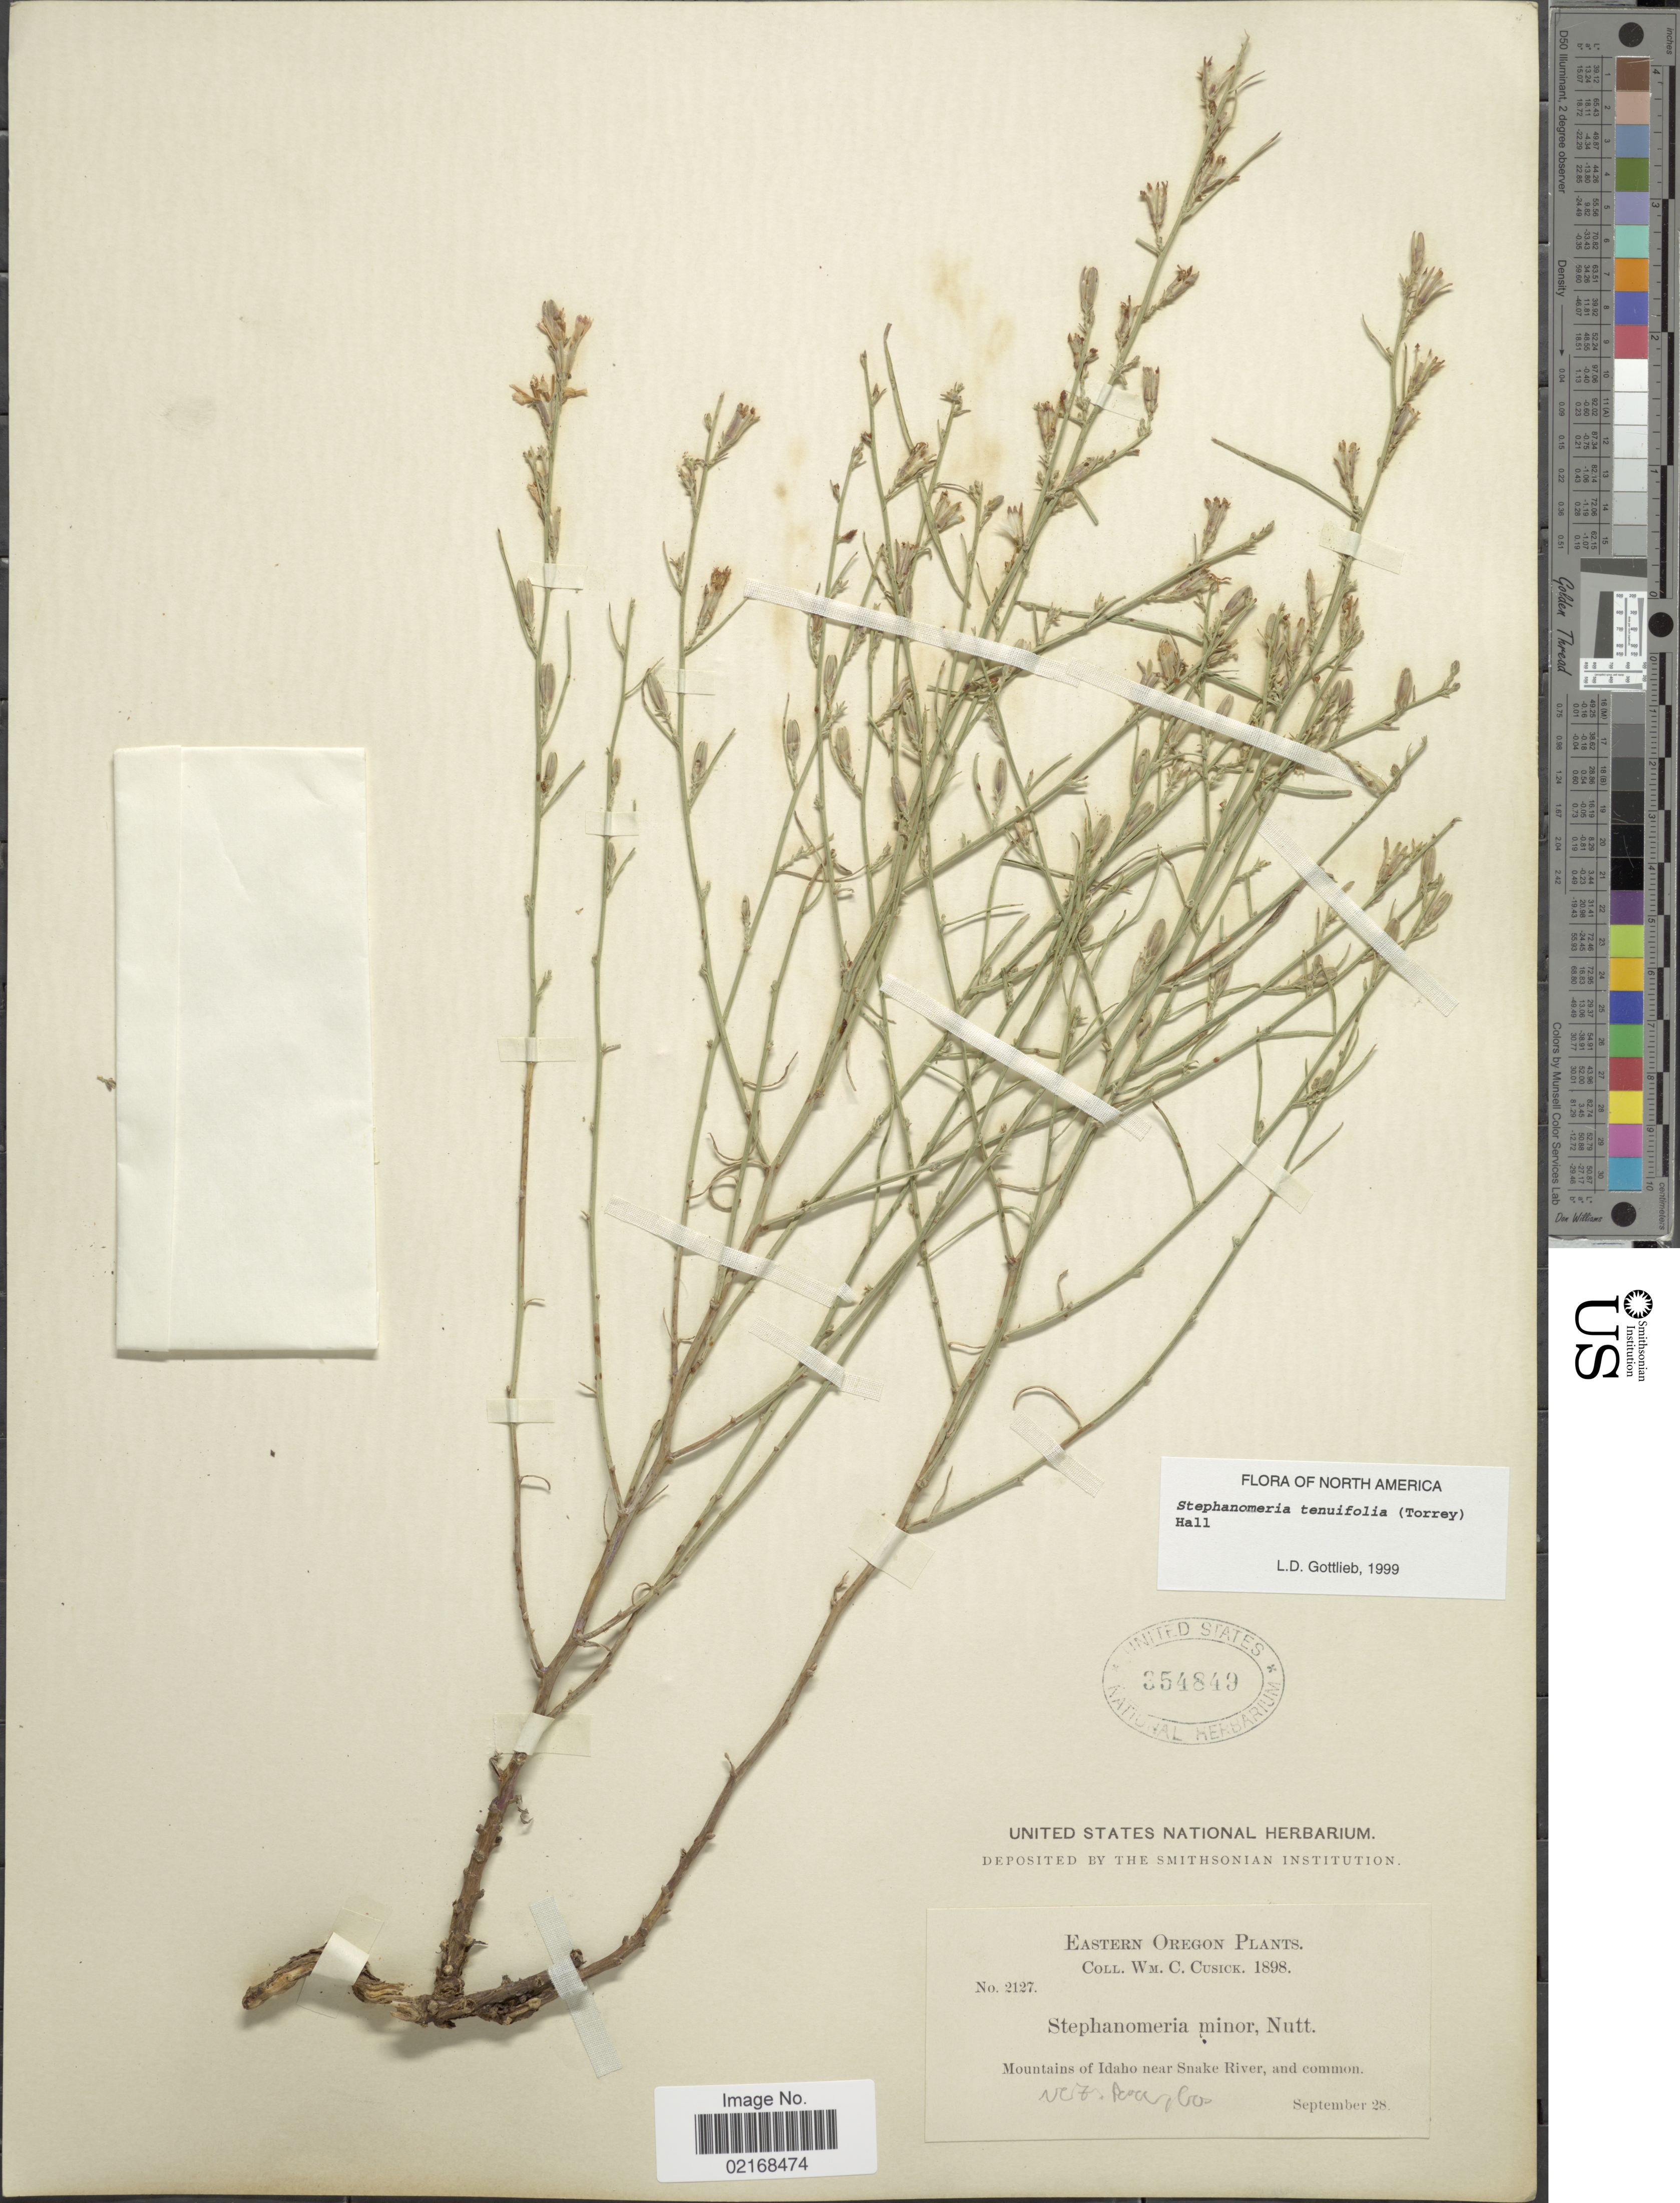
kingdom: Plantae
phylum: Tracheophyta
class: Magnoliopsida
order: Asterales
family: Asteraceae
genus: Stephanomeria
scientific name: Stephanomeria tenuifolia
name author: (Torr.) H.M. Hall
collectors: W. C. Cusick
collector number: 2127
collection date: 1898-09-28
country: United States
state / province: Oregon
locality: Eastern Oregon, Mountains of Idaho near Snake River, and common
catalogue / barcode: US 354849